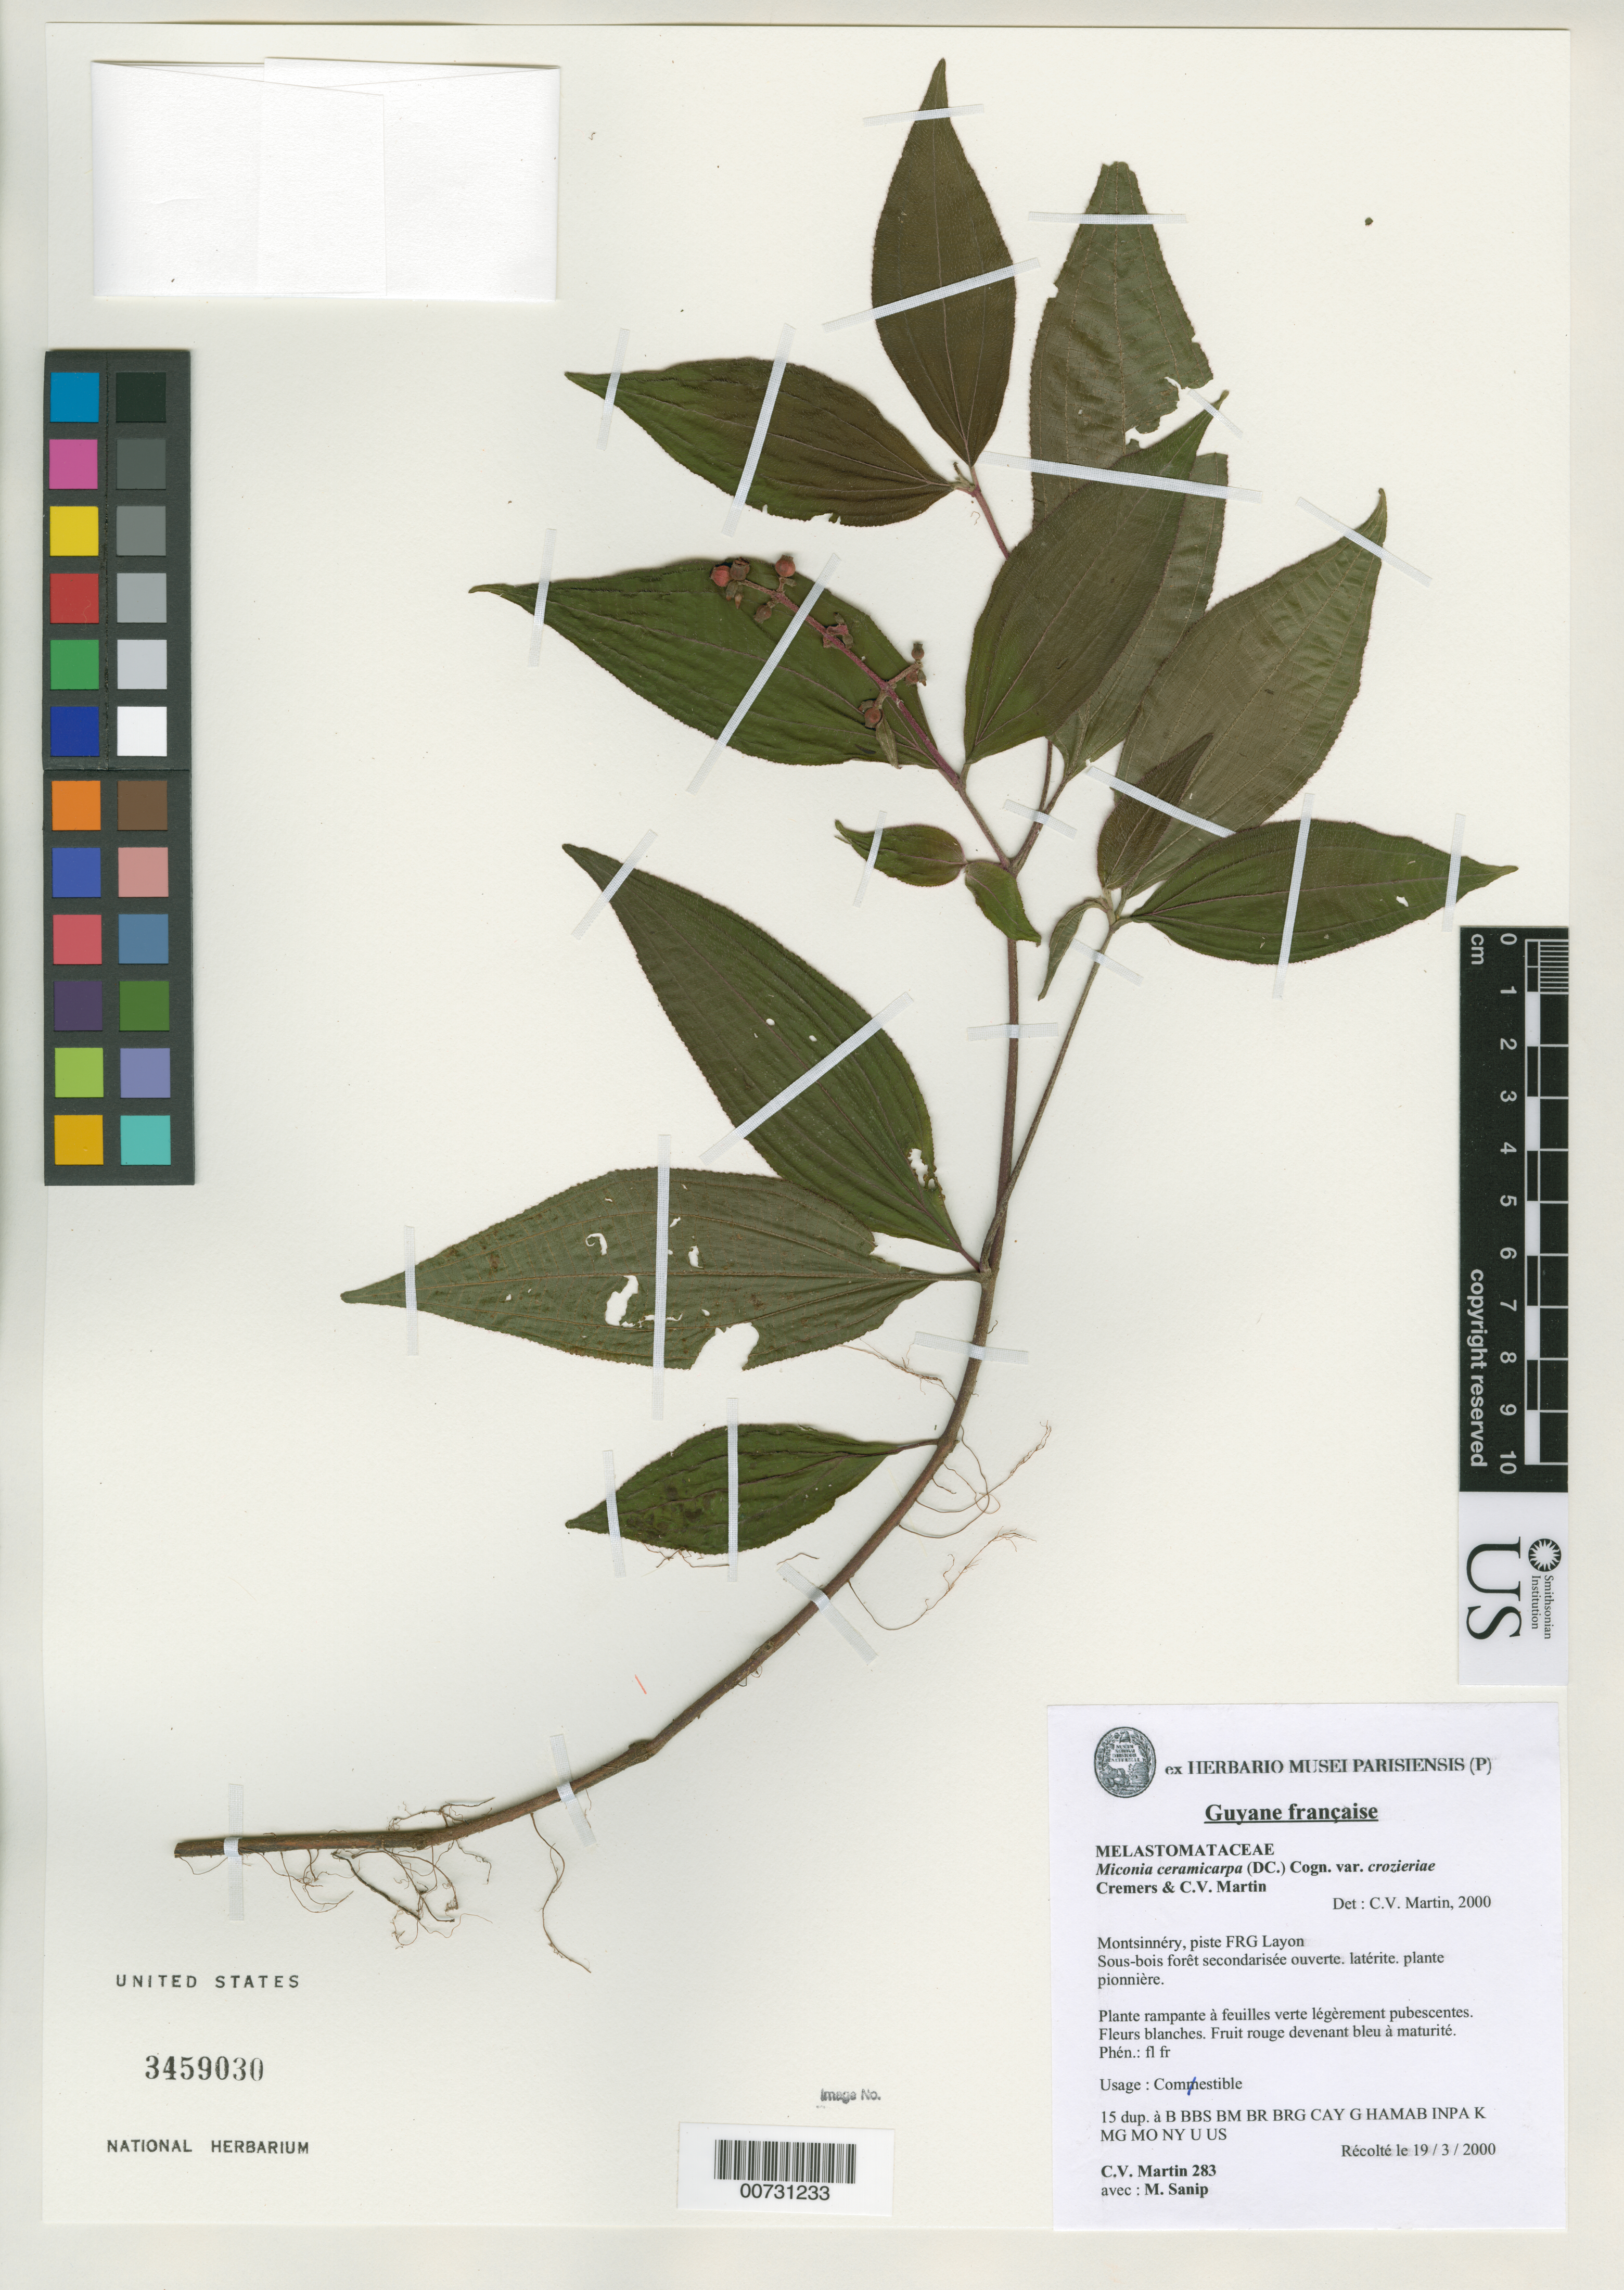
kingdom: Plantae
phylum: Tracheophyta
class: Magnoliopsida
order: Myrtales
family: Melastomataceae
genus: Miconia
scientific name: Miconia ceramicarpa var. crozierae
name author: Cremers & C.V. Martin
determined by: Martin, C. V.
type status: Isotype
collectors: C. V. Martin & M. Sanip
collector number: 283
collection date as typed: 19 Mar 2000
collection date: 2000-03-19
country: French Guiana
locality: Montsinnéry, piste FRG Layon.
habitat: Sous-bois forêt secondarisée ouverte. Latérite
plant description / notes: On specimen and in publication as "crozieriae".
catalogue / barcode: US 3459030